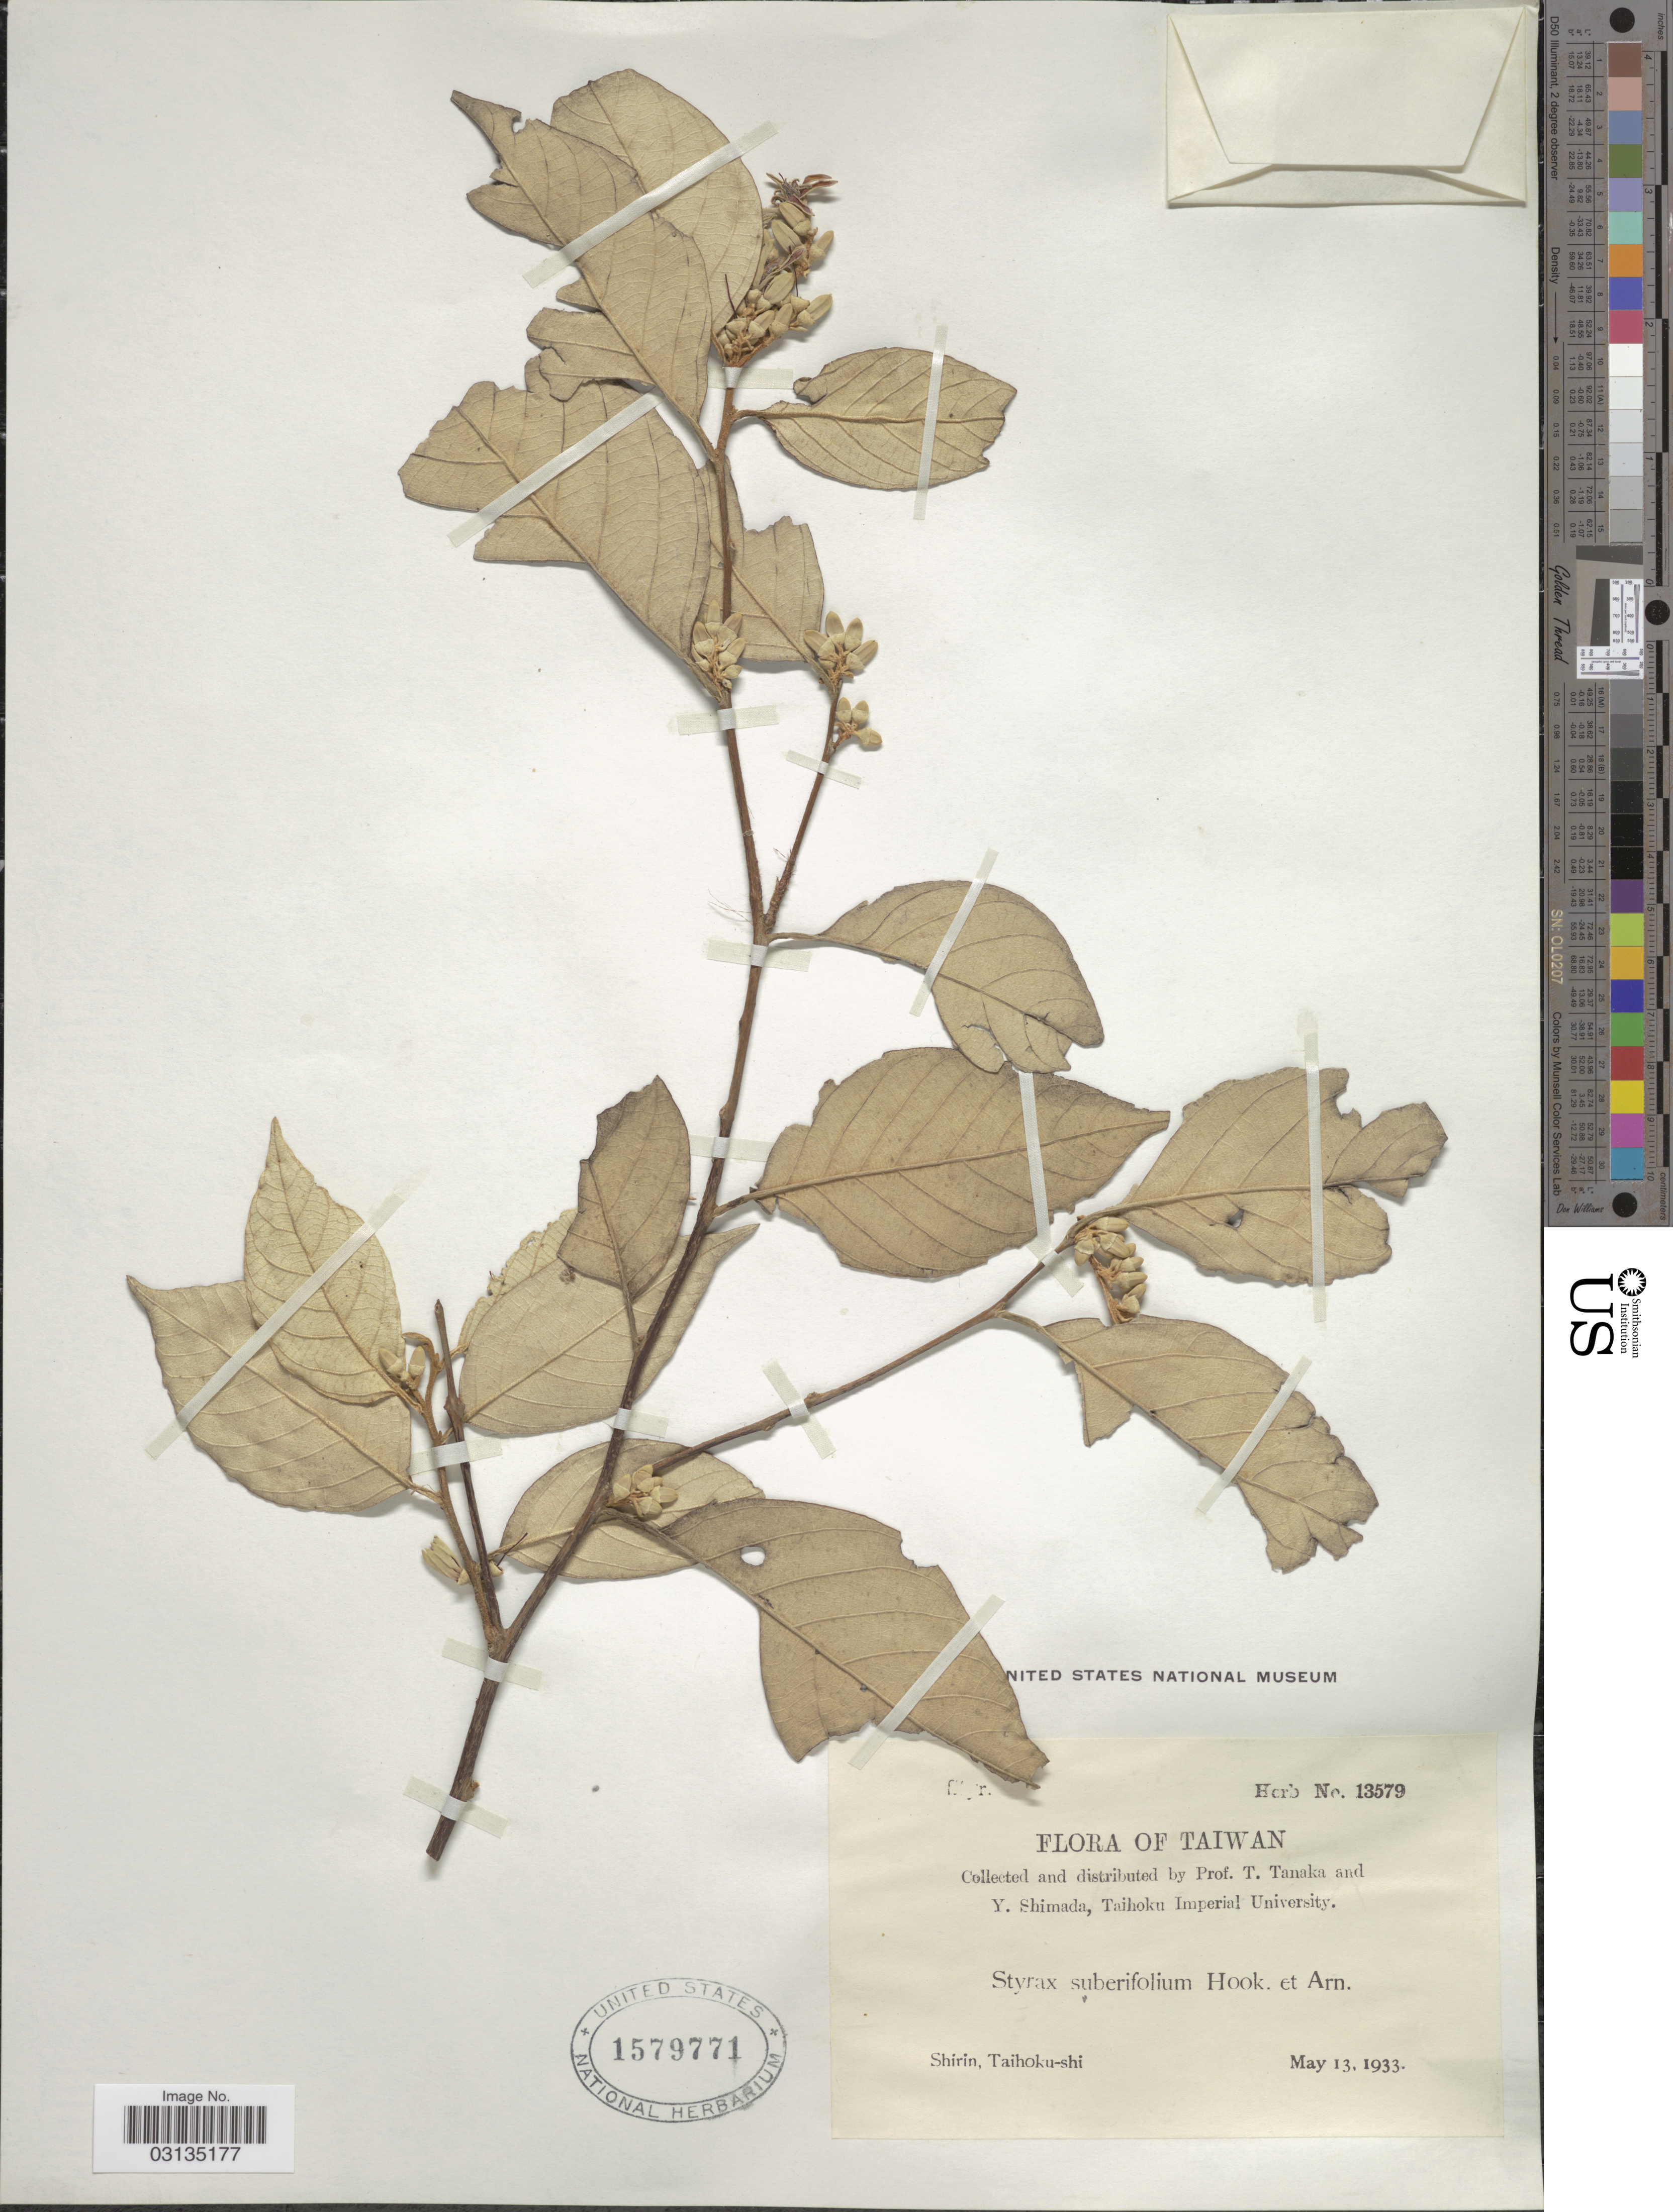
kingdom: Plantae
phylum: Tracheophyta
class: Magnoliopsida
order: Ericales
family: Styracaceae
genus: Styrax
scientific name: Styrax suberifolius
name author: Hook. & Arn.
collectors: T. Tanaka & Y. Shimada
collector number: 13579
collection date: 1933-05-13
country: Taiwan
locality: Shirin, Taihoku-shi.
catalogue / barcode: US 1579771